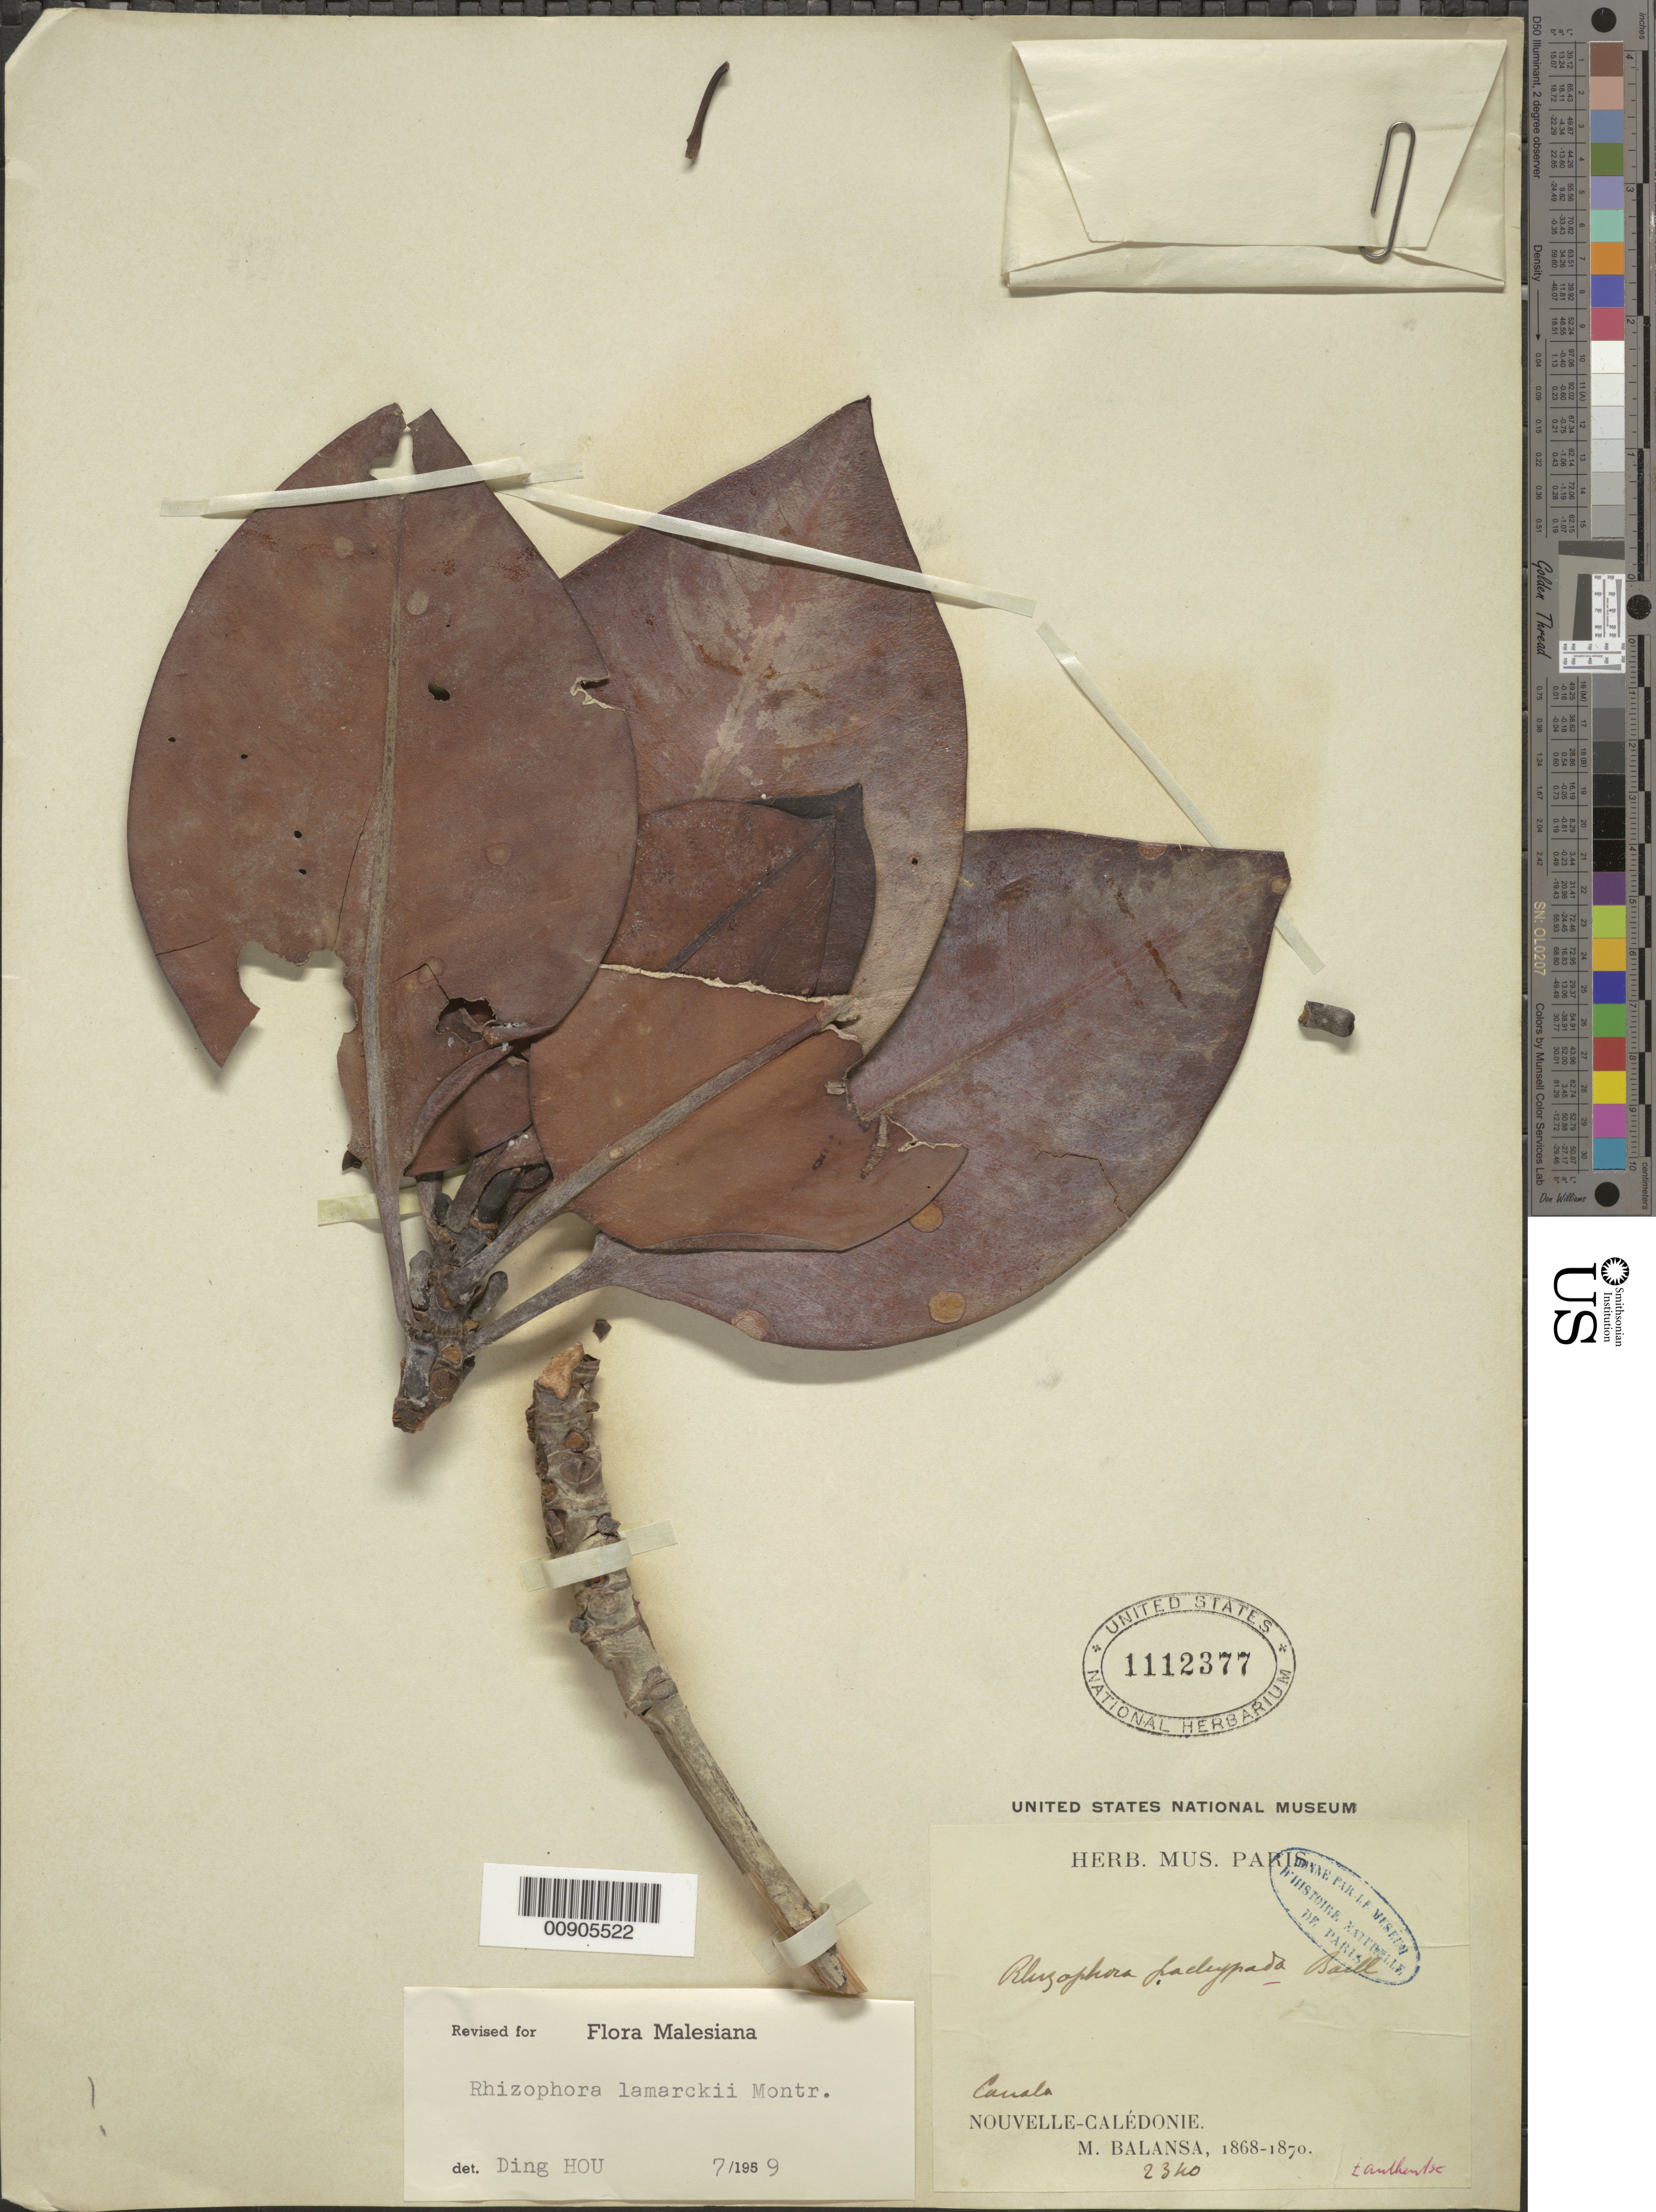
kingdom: Plantae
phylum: Tracheophyta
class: Magnoliopsida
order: Malpighiales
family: Rhizophoraceae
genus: Rhizophora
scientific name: Rhizophora lamarckii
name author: Montrouz.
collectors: B. Balansa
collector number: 23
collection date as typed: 1868 to 1870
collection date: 1868/1870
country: New Caledonia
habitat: No description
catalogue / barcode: US 1112377